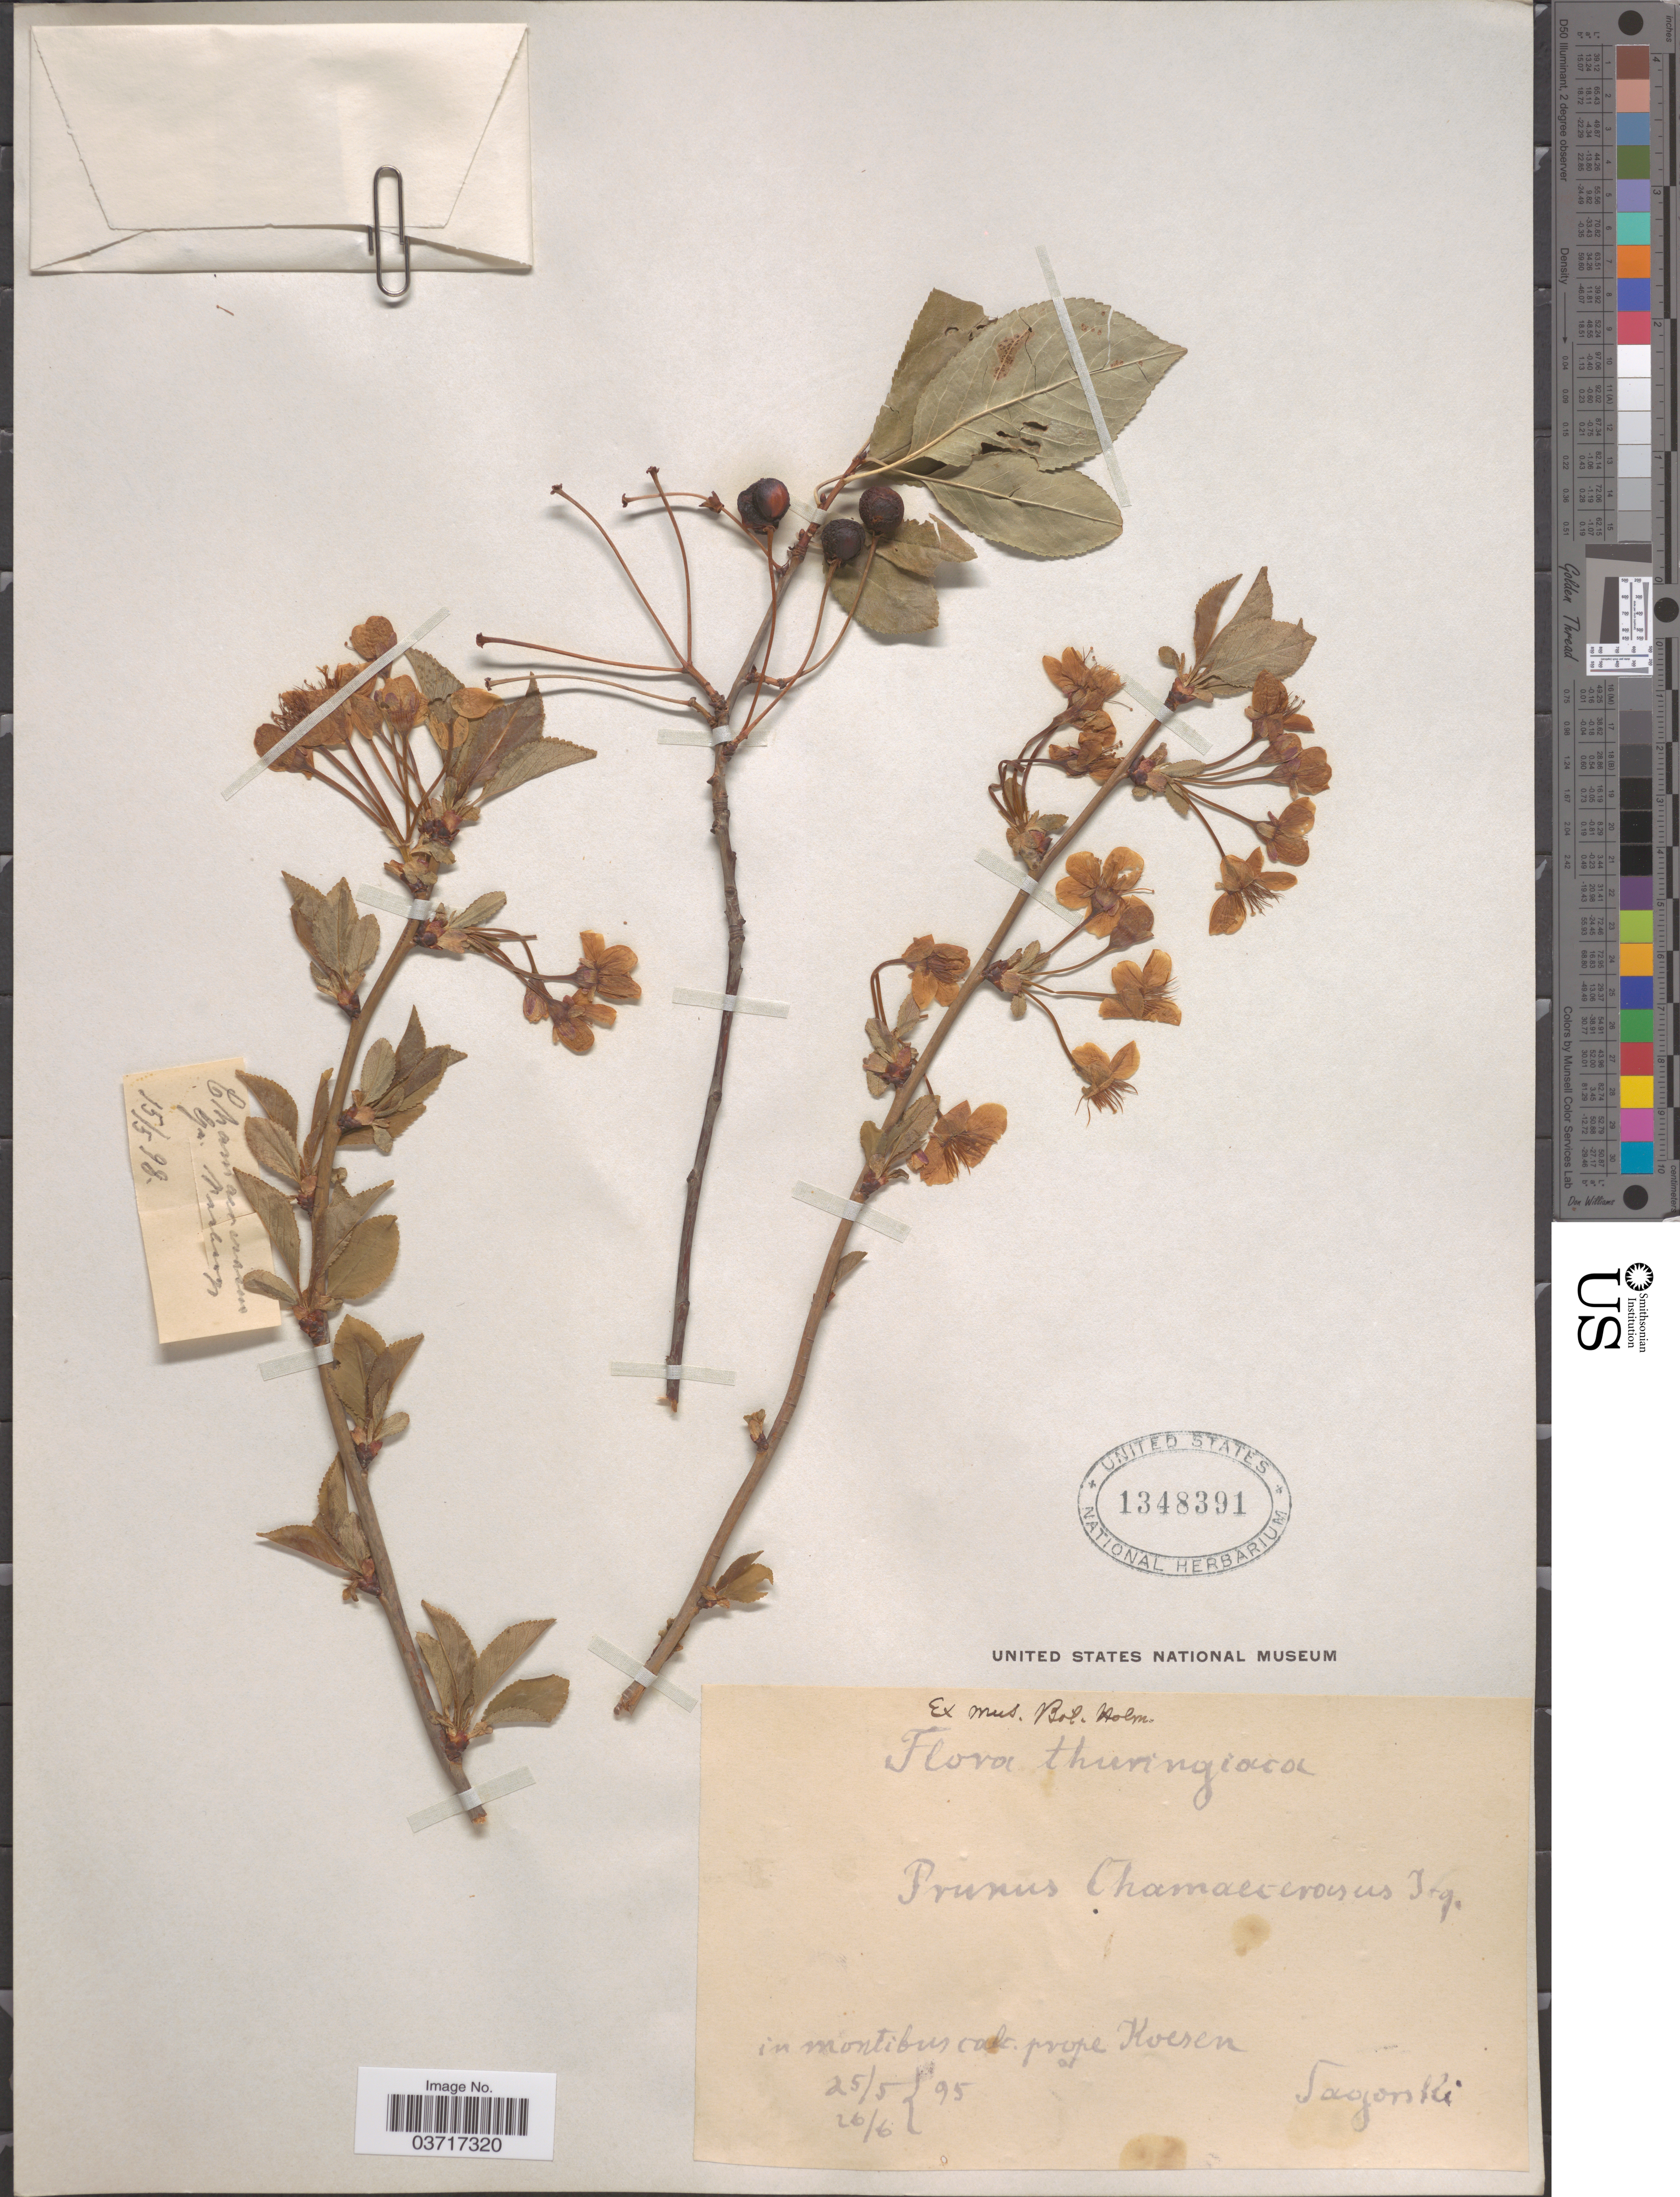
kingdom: Plantae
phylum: Tracheophyta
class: Magnoliopsida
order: Rosales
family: Rosaceae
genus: Prunus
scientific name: Prunus chamaecerasus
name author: Jacq.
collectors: Sagorski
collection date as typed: Transcribed d/m/y: 25/5/95 to 26/6/95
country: Germany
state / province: Thuringia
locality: Thuringiaca. In montibus cob. prope Koesen.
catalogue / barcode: US 1348391